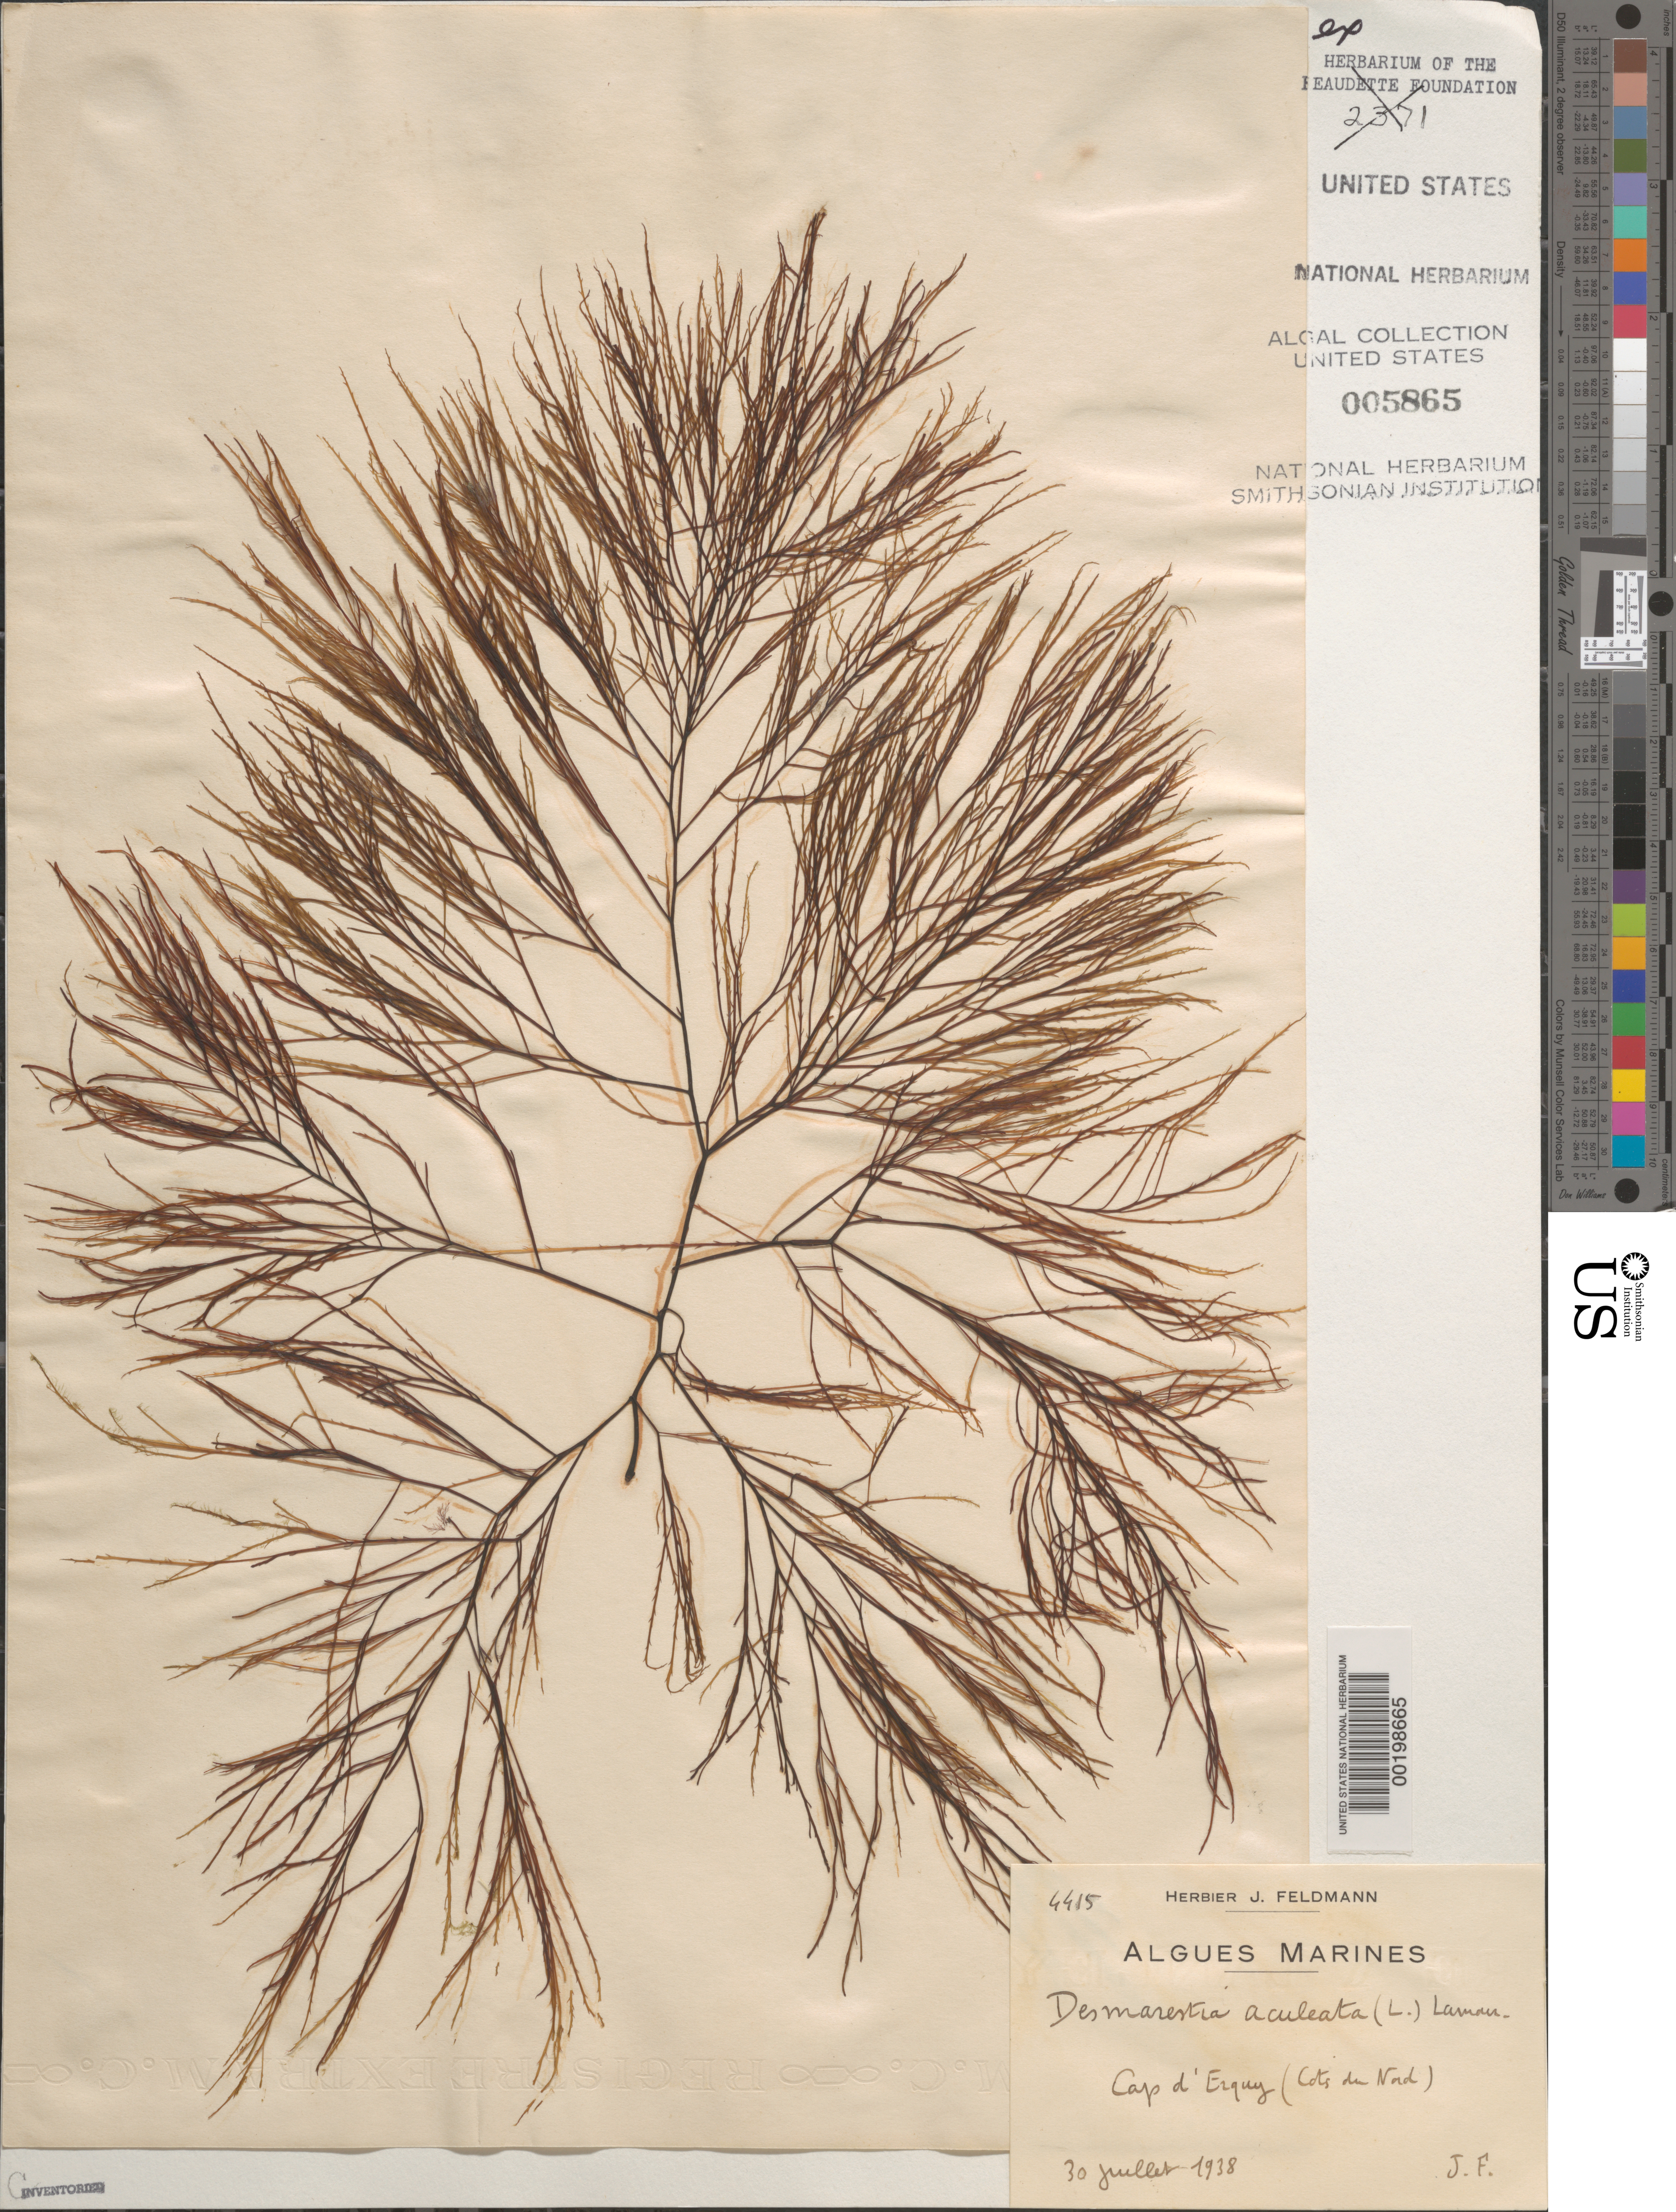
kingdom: Chromista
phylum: Ochrophyta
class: Phaeophyceae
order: Desmarestiales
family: Desmarestiaceae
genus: Desmarestia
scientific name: Desmarestia aculeata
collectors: J. Feldmann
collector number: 4415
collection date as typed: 30 Jul 1938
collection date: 1938-07-30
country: France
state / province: Bretagne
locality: Cap d'Erquy, Cotes-du-Nord.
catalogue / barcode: US 5865